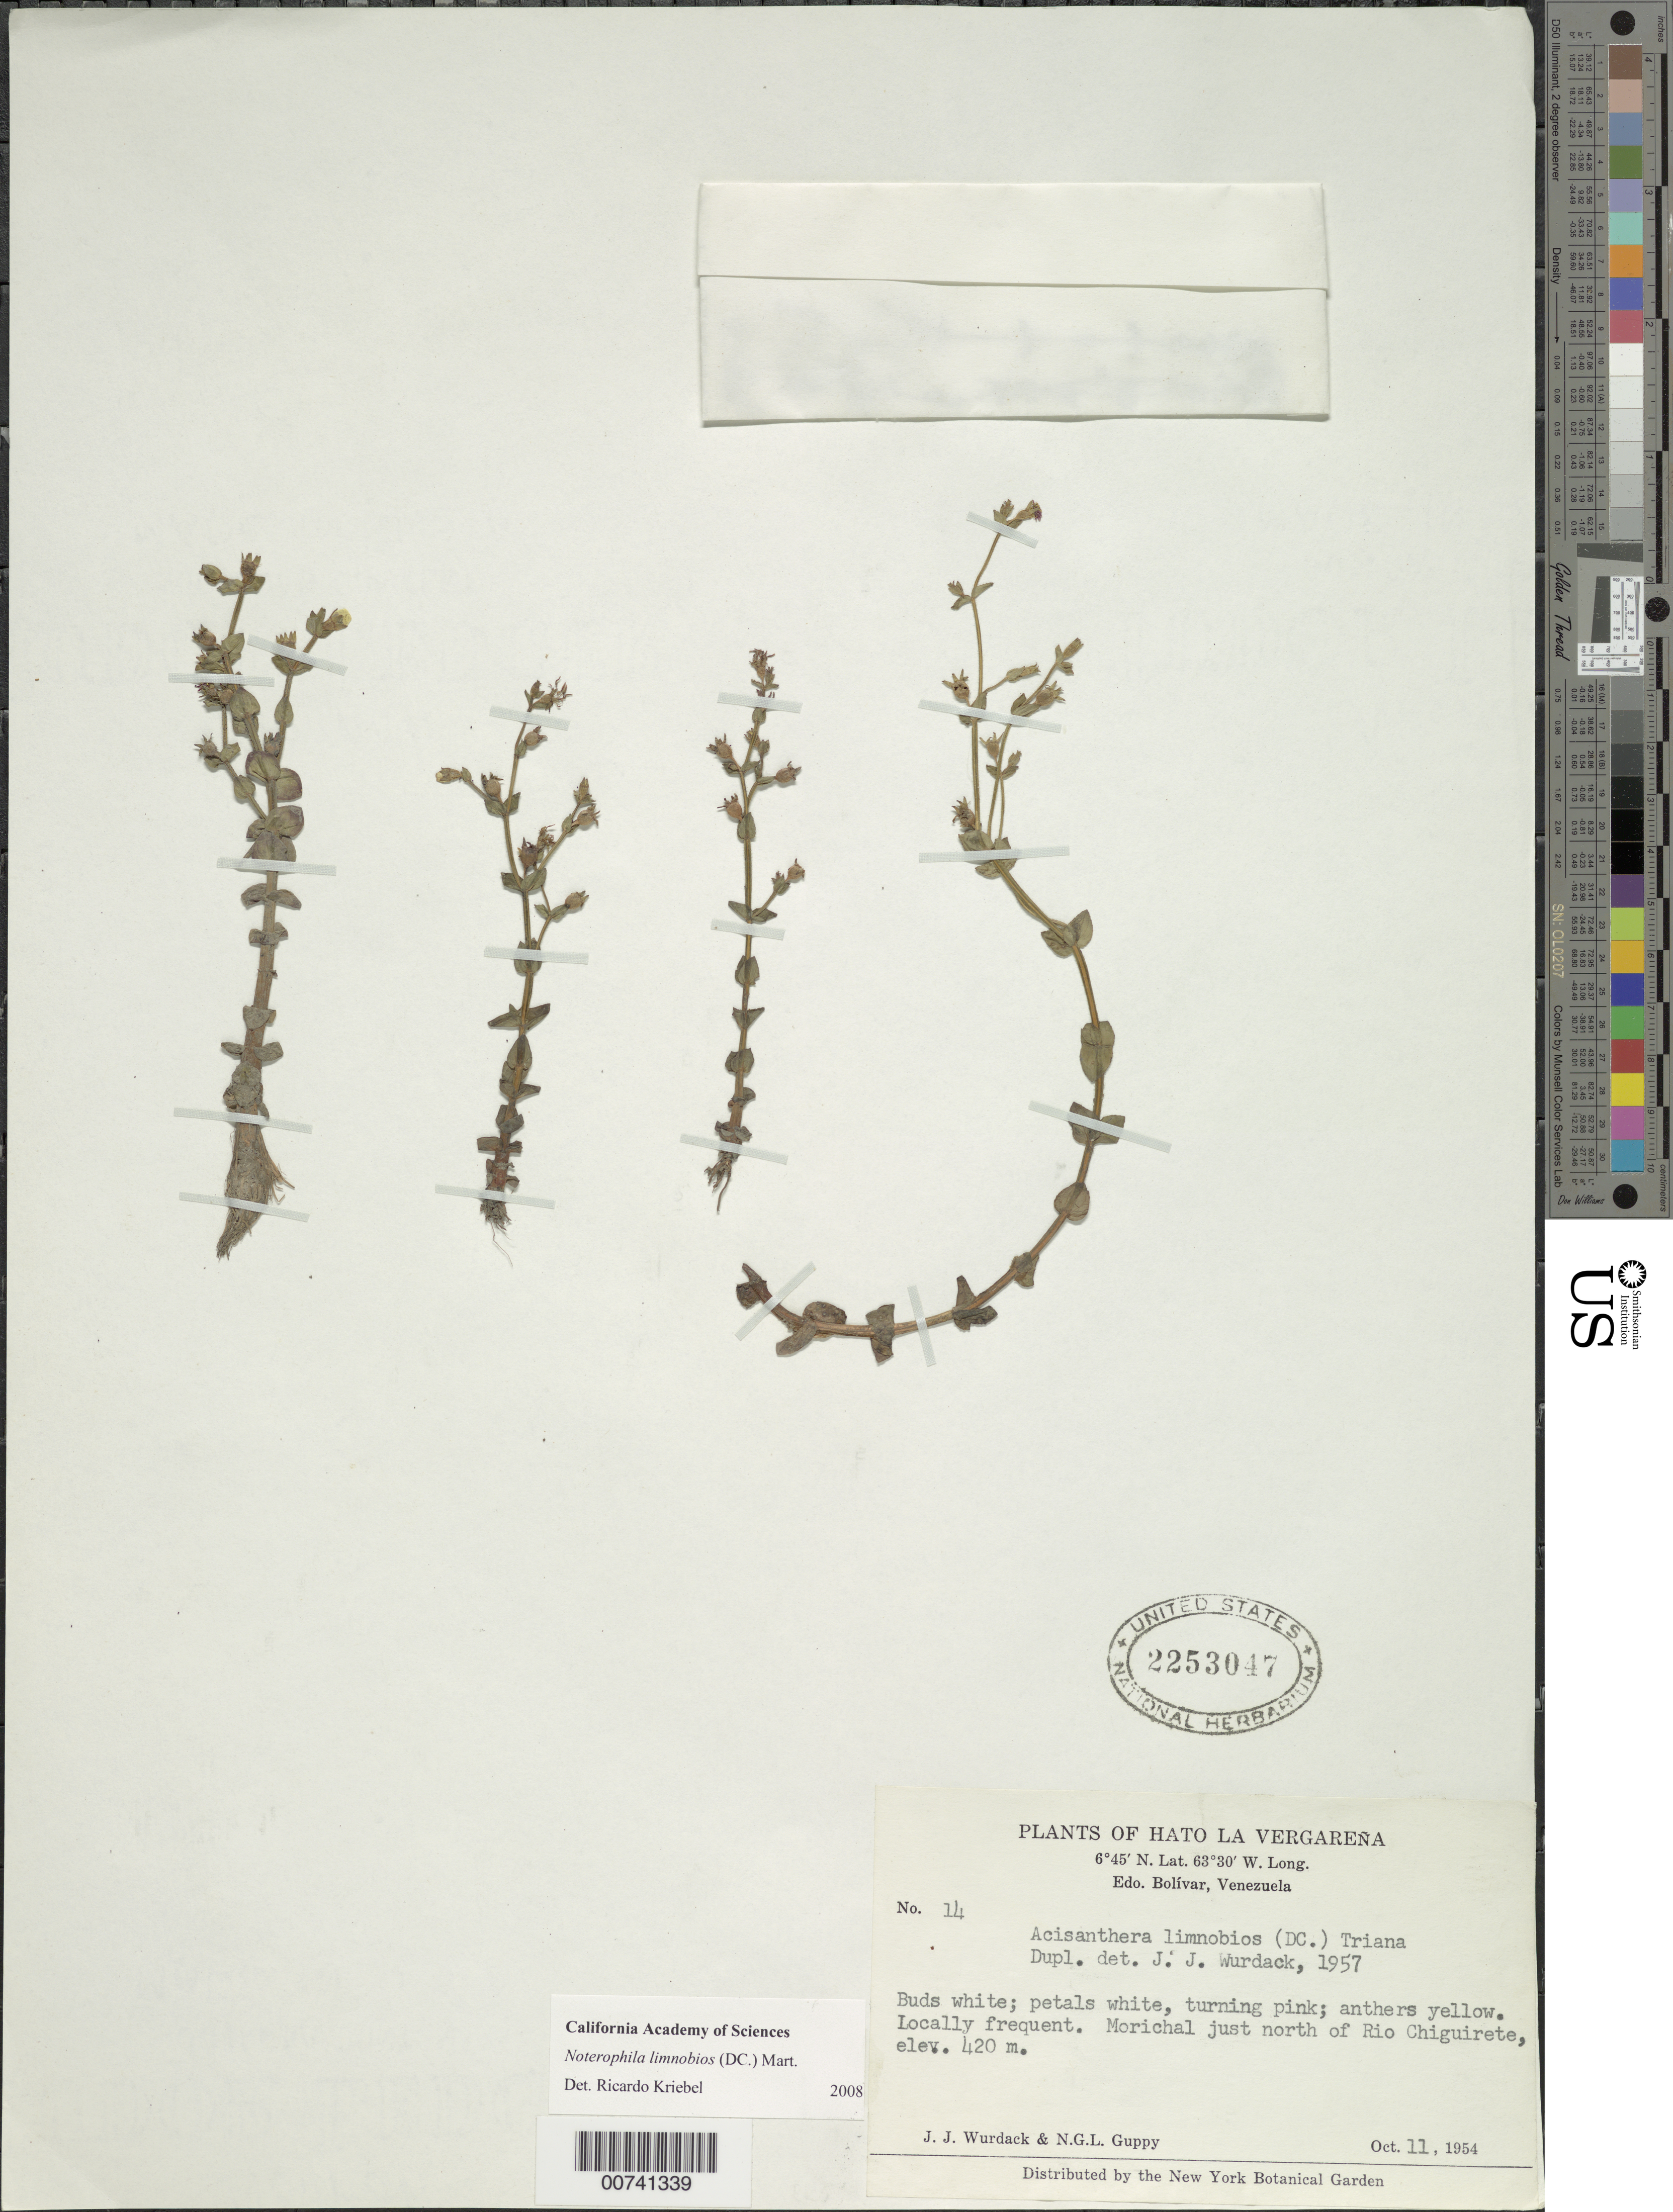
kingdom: Plantae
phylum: Tracheophyta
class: Magnoliopsida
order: Myrtales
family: Melastomataceae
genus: Noterophila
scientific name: Noterophila limnobios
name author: (DC.) Mart.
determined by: Kriebel, R.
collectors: J. J. Wurdack & N. Guppy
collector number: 14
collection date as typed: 11-Oct-54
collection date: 1954-10-11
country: Venezuela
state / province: Bolívar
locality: Río Chiguirete, N of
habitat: Morichal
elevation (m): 420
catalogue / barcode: US 2253047